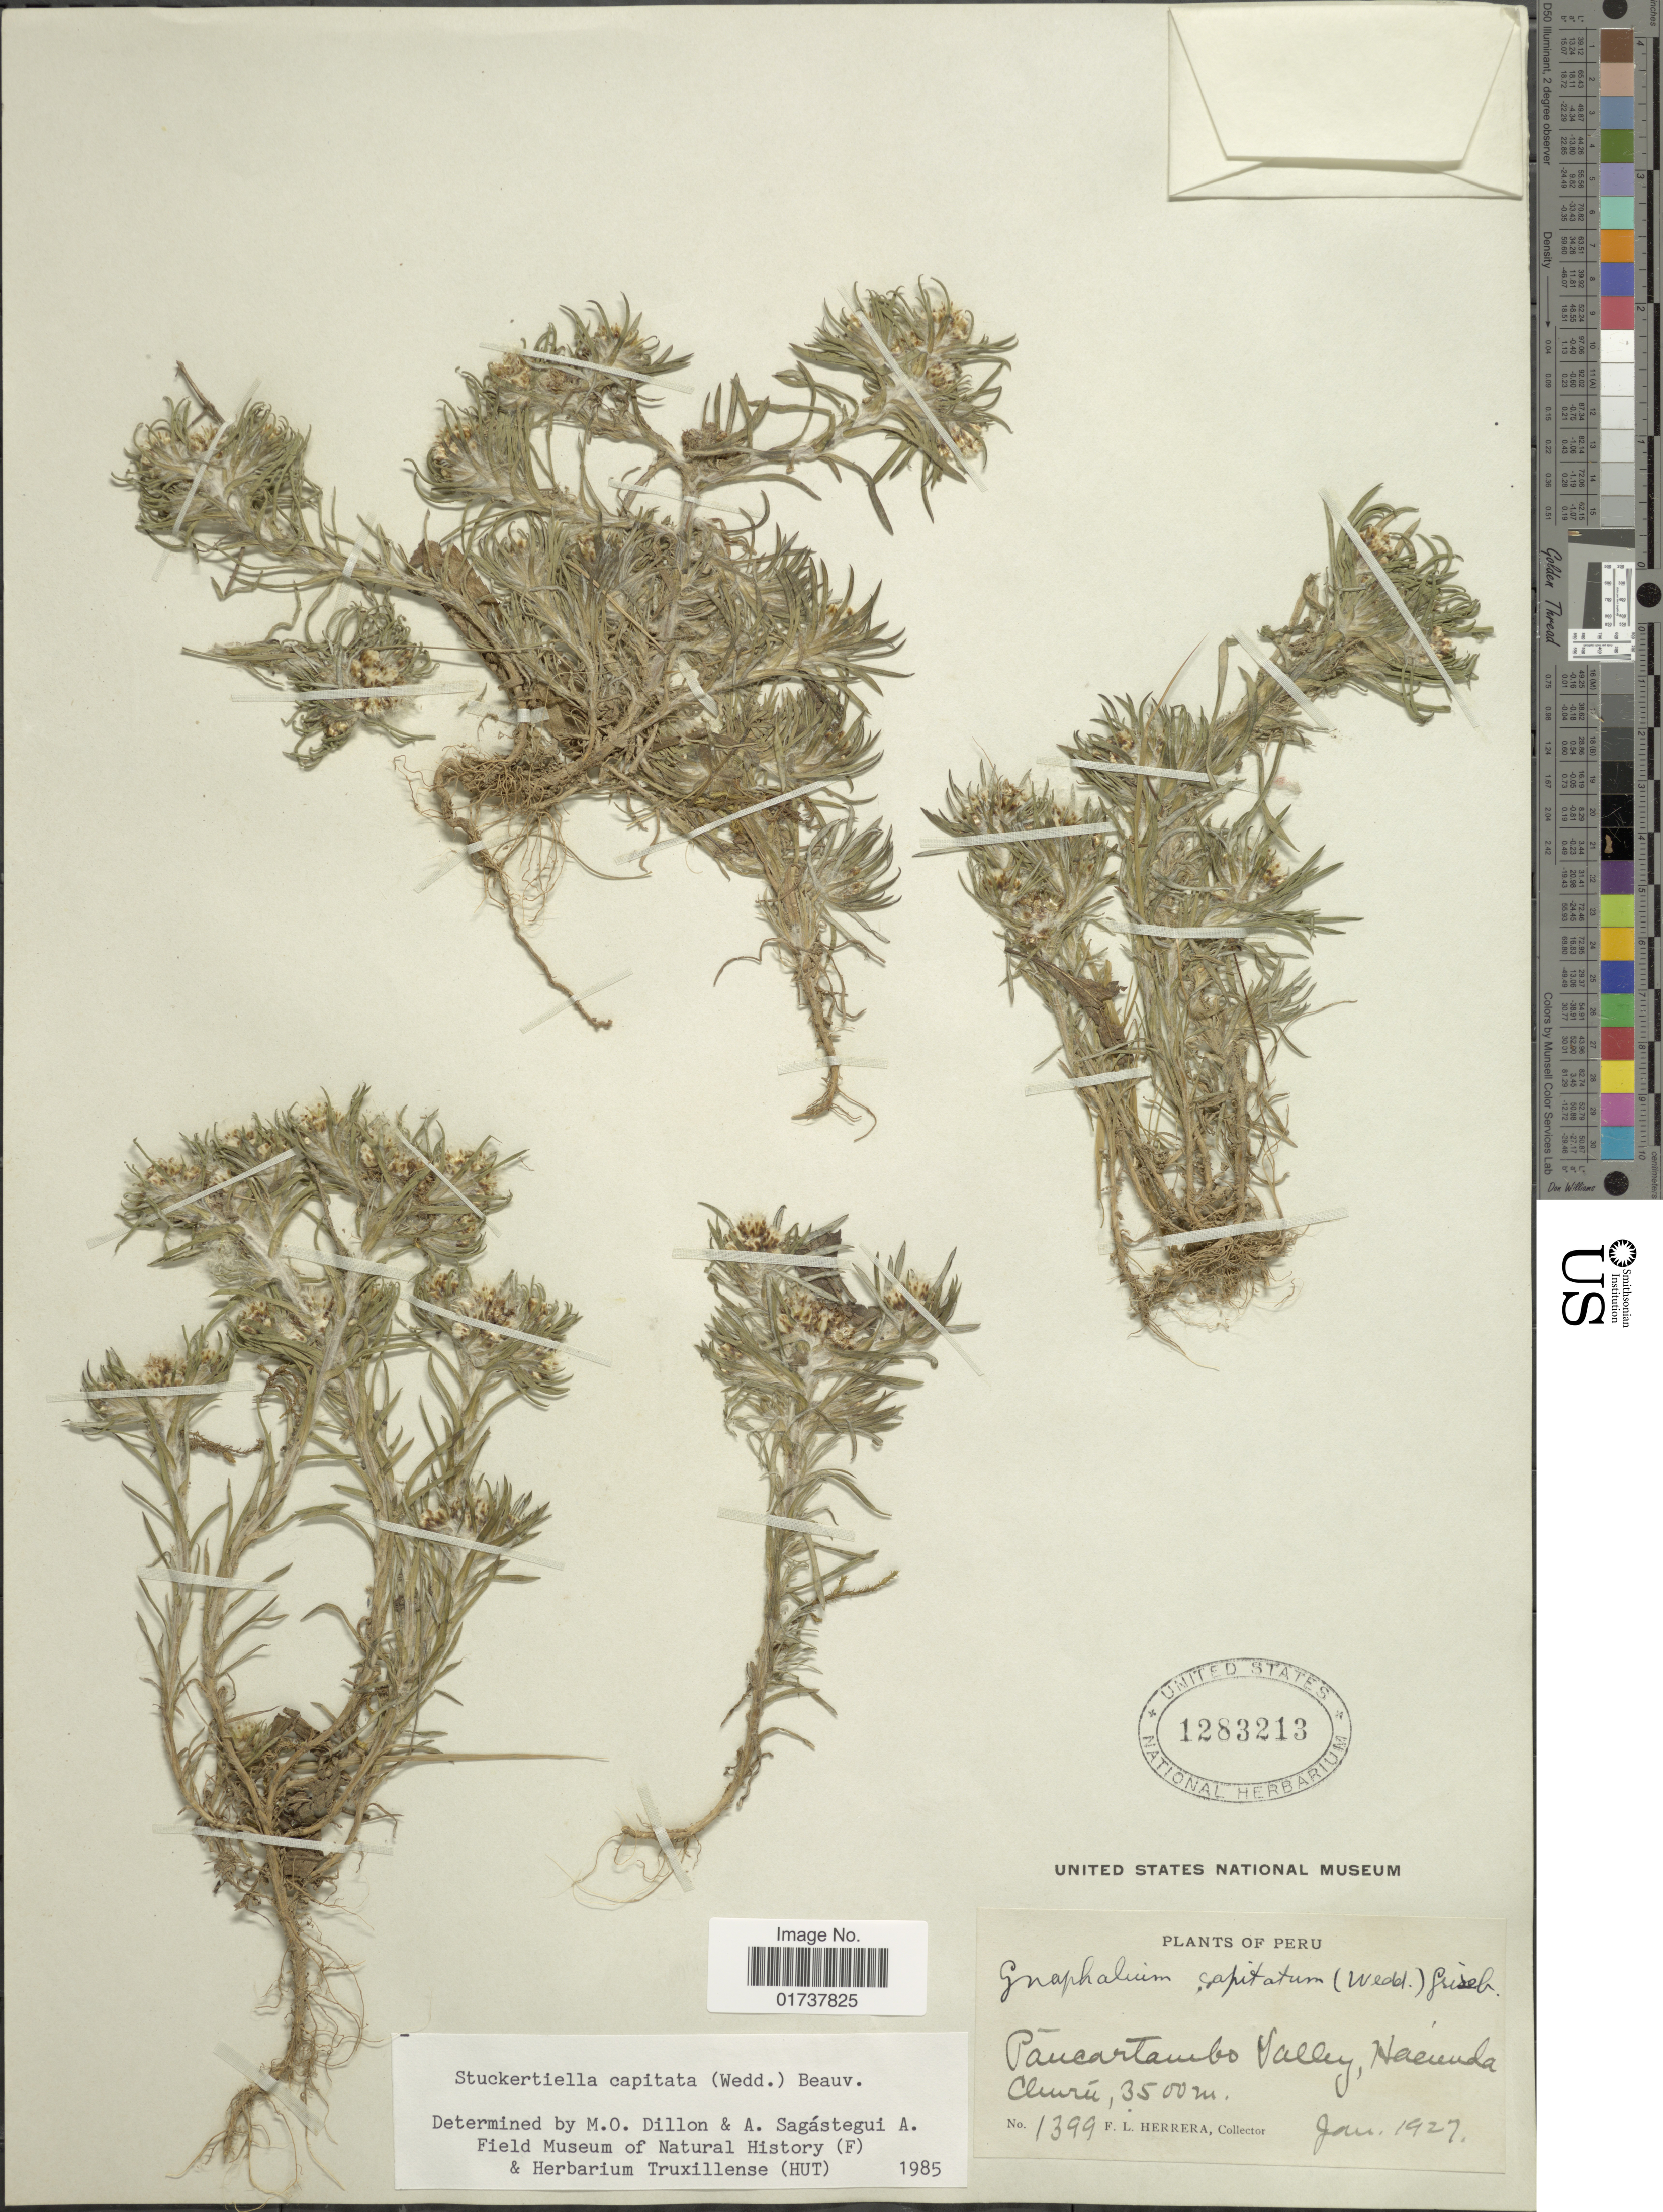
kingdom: Plantae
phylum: Tracheophyta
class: Magnoliopsida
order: Asterales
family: Asteraceae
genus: Stuckertiella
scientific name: Stuckertiella capitata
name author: (Wedd.) P. Beauv.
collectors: F. L. Herrera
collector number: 1399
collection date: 1927-01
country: Peru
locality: Paucartambo Valley, Hacienda Cluru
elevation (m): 3500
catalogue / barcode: US 1283213